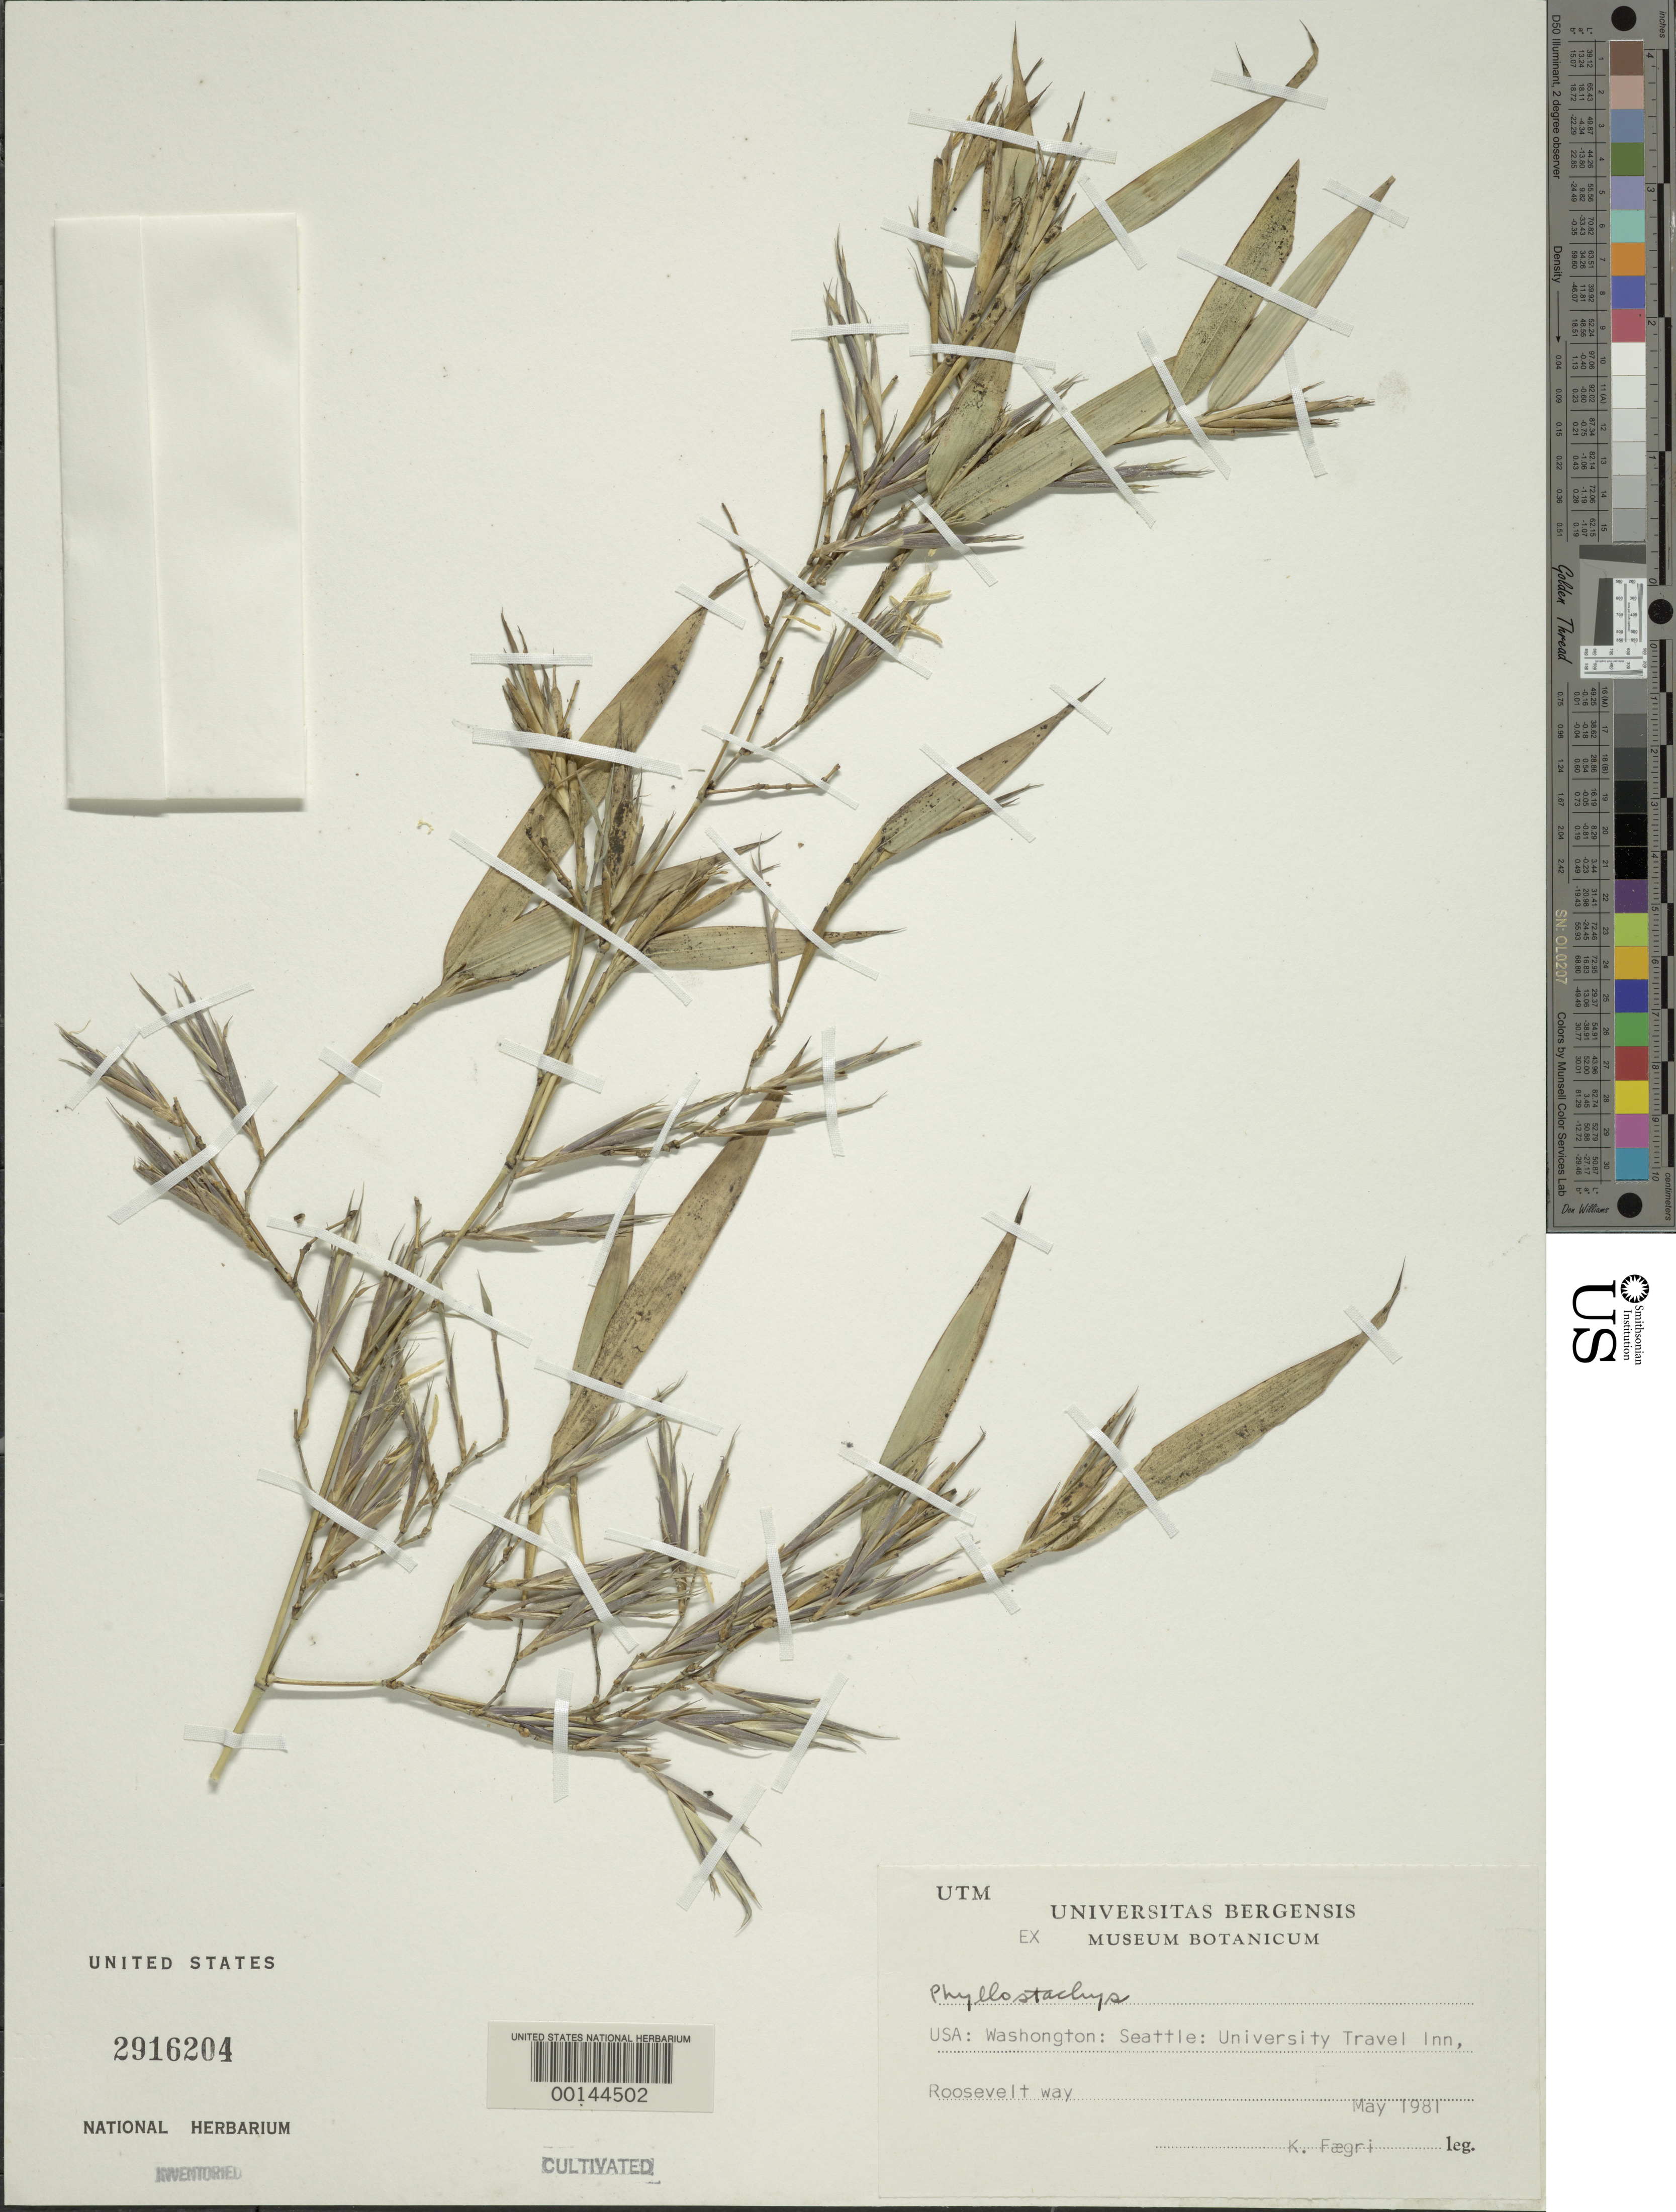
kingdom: Plantae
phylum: Tracheophyta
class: Liliopsida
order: Poales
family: Poaceae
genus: Phyllostachys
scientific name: Phyllostachys sp.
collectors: K. Faegri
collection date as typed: May 1981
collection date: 1981-05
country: United States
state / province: Washington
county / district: King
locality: Seattle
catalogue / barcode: US 2916204